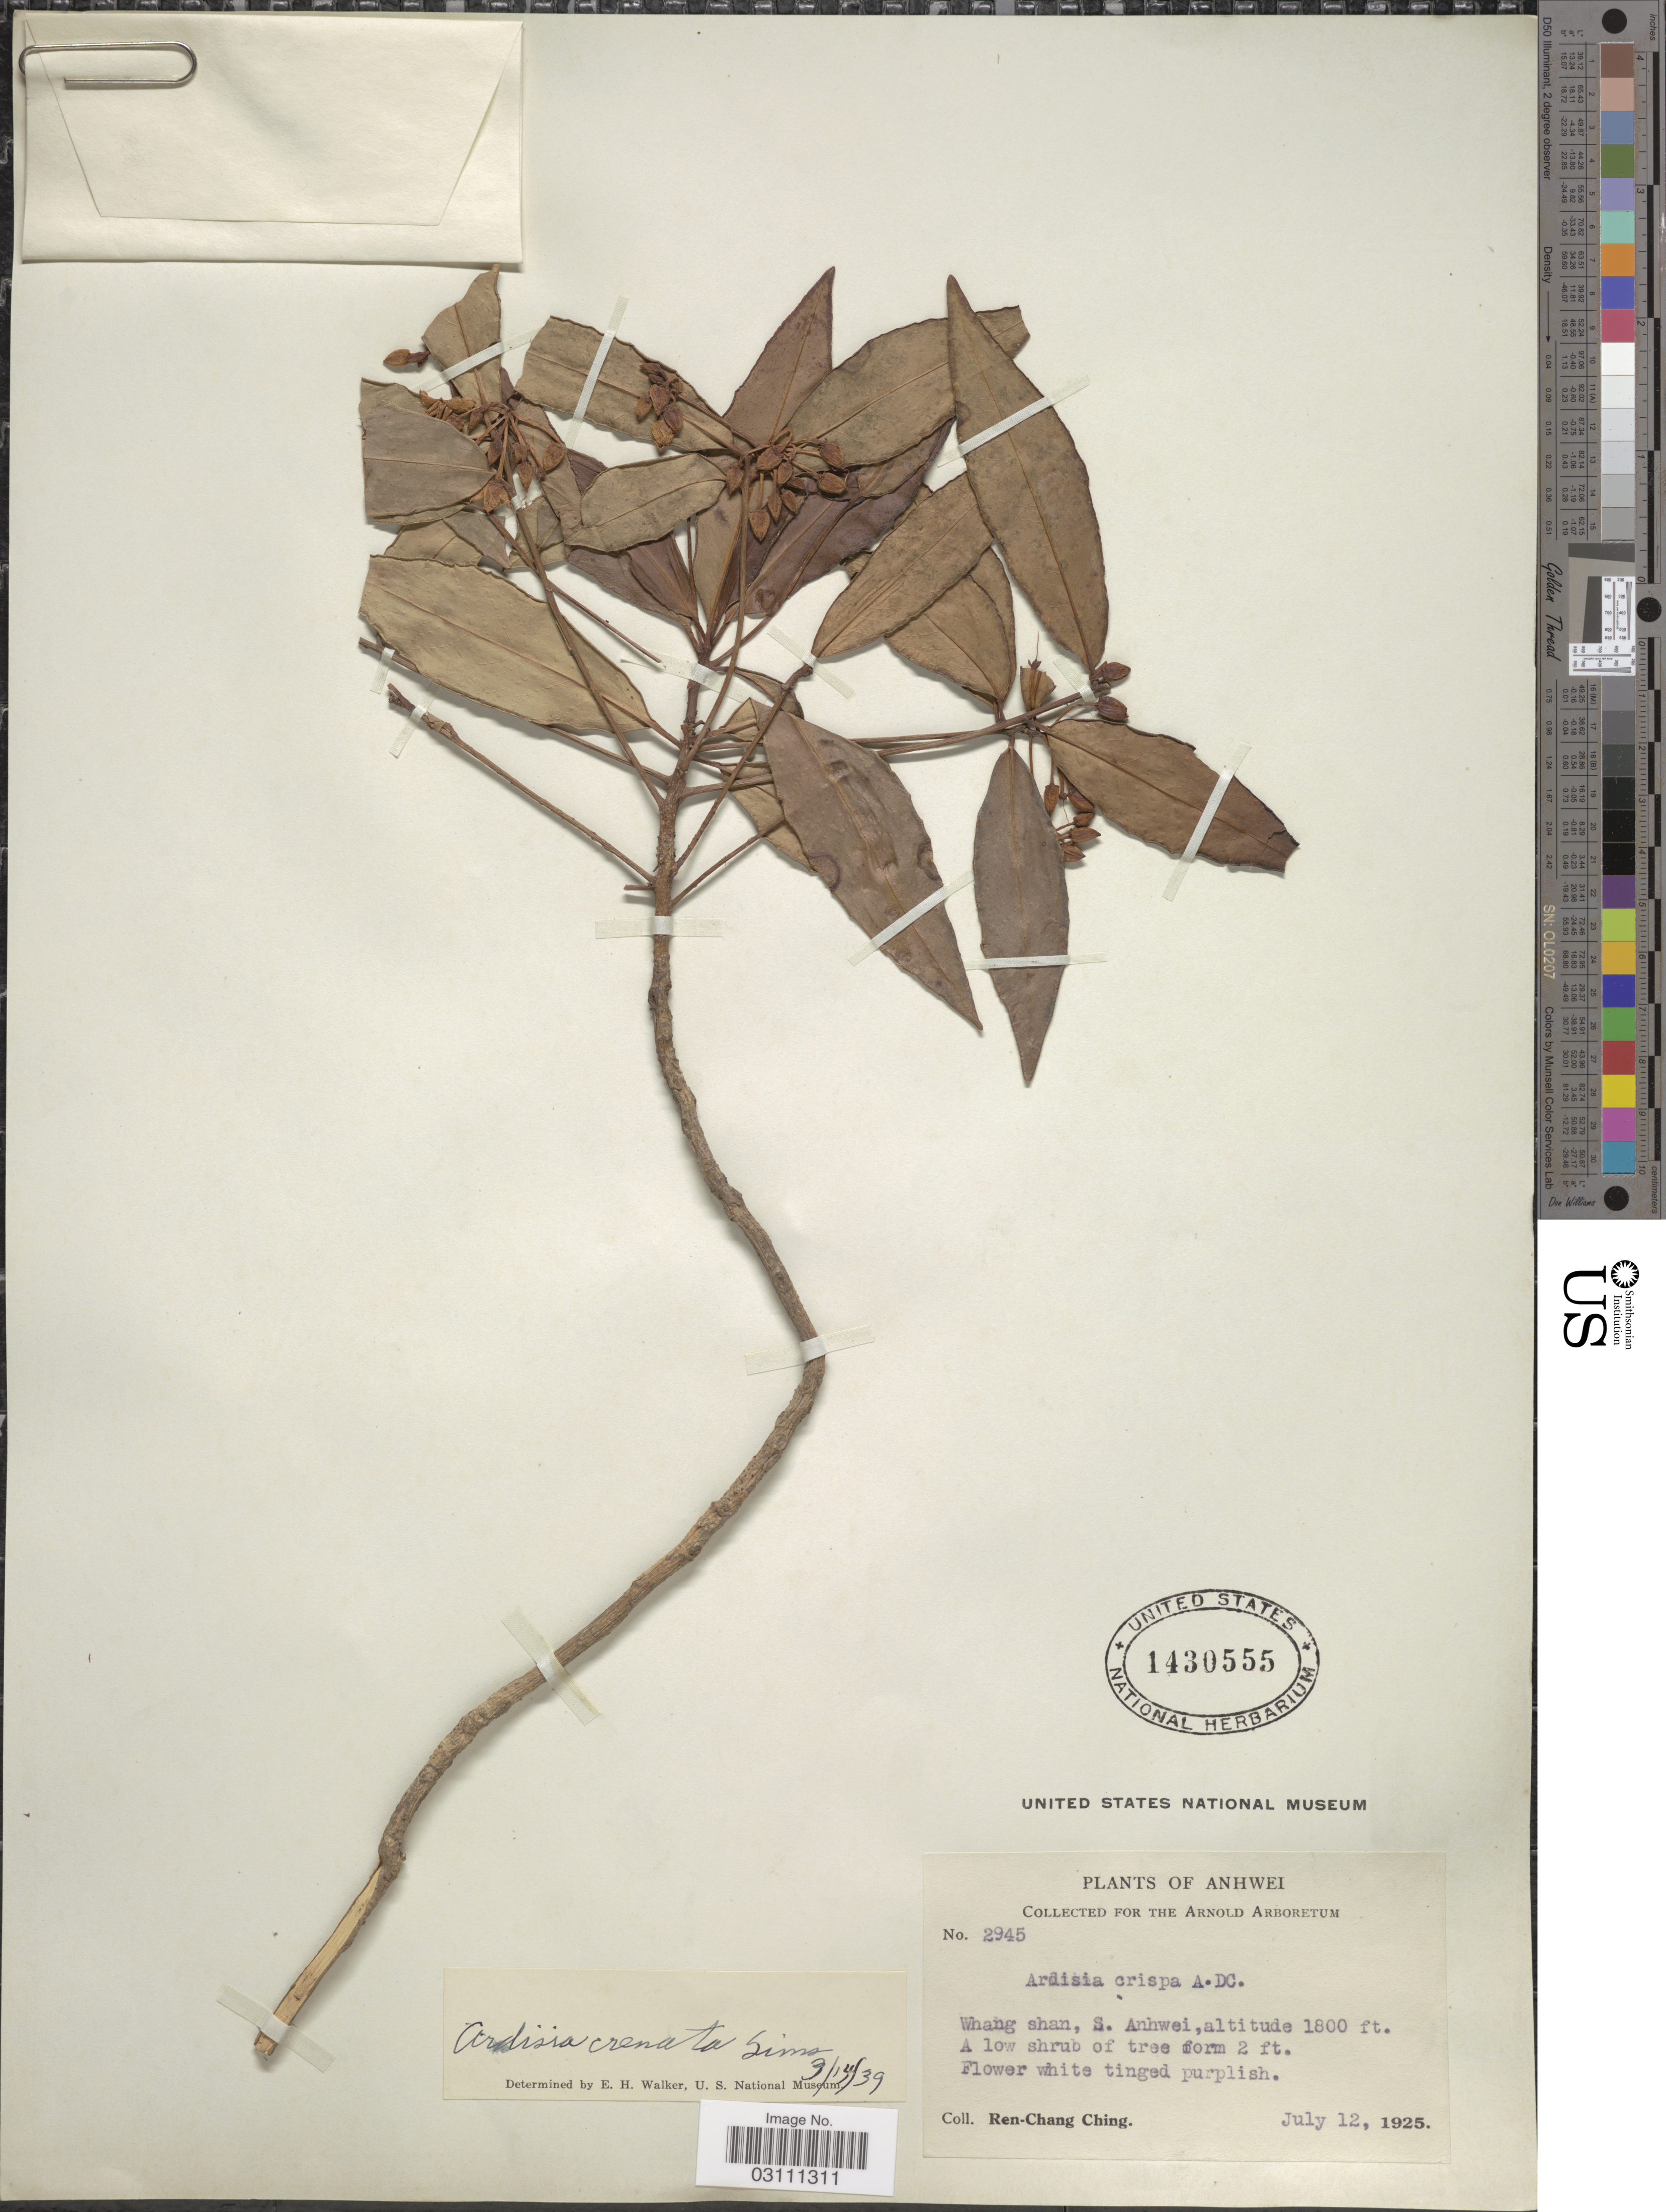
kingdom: Plantae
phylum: Tracheophyta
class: Magnoliopsida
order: Ericales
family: Primulaceae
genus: Ardisia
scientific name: Ardisia crenata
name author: Sims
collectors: R. C. Ching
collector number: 2945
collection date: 1925-07-12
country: China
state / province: Anhui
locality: Anhwei. Whang shan, S. Anhwei.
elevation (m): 549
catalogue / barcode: US 1430555